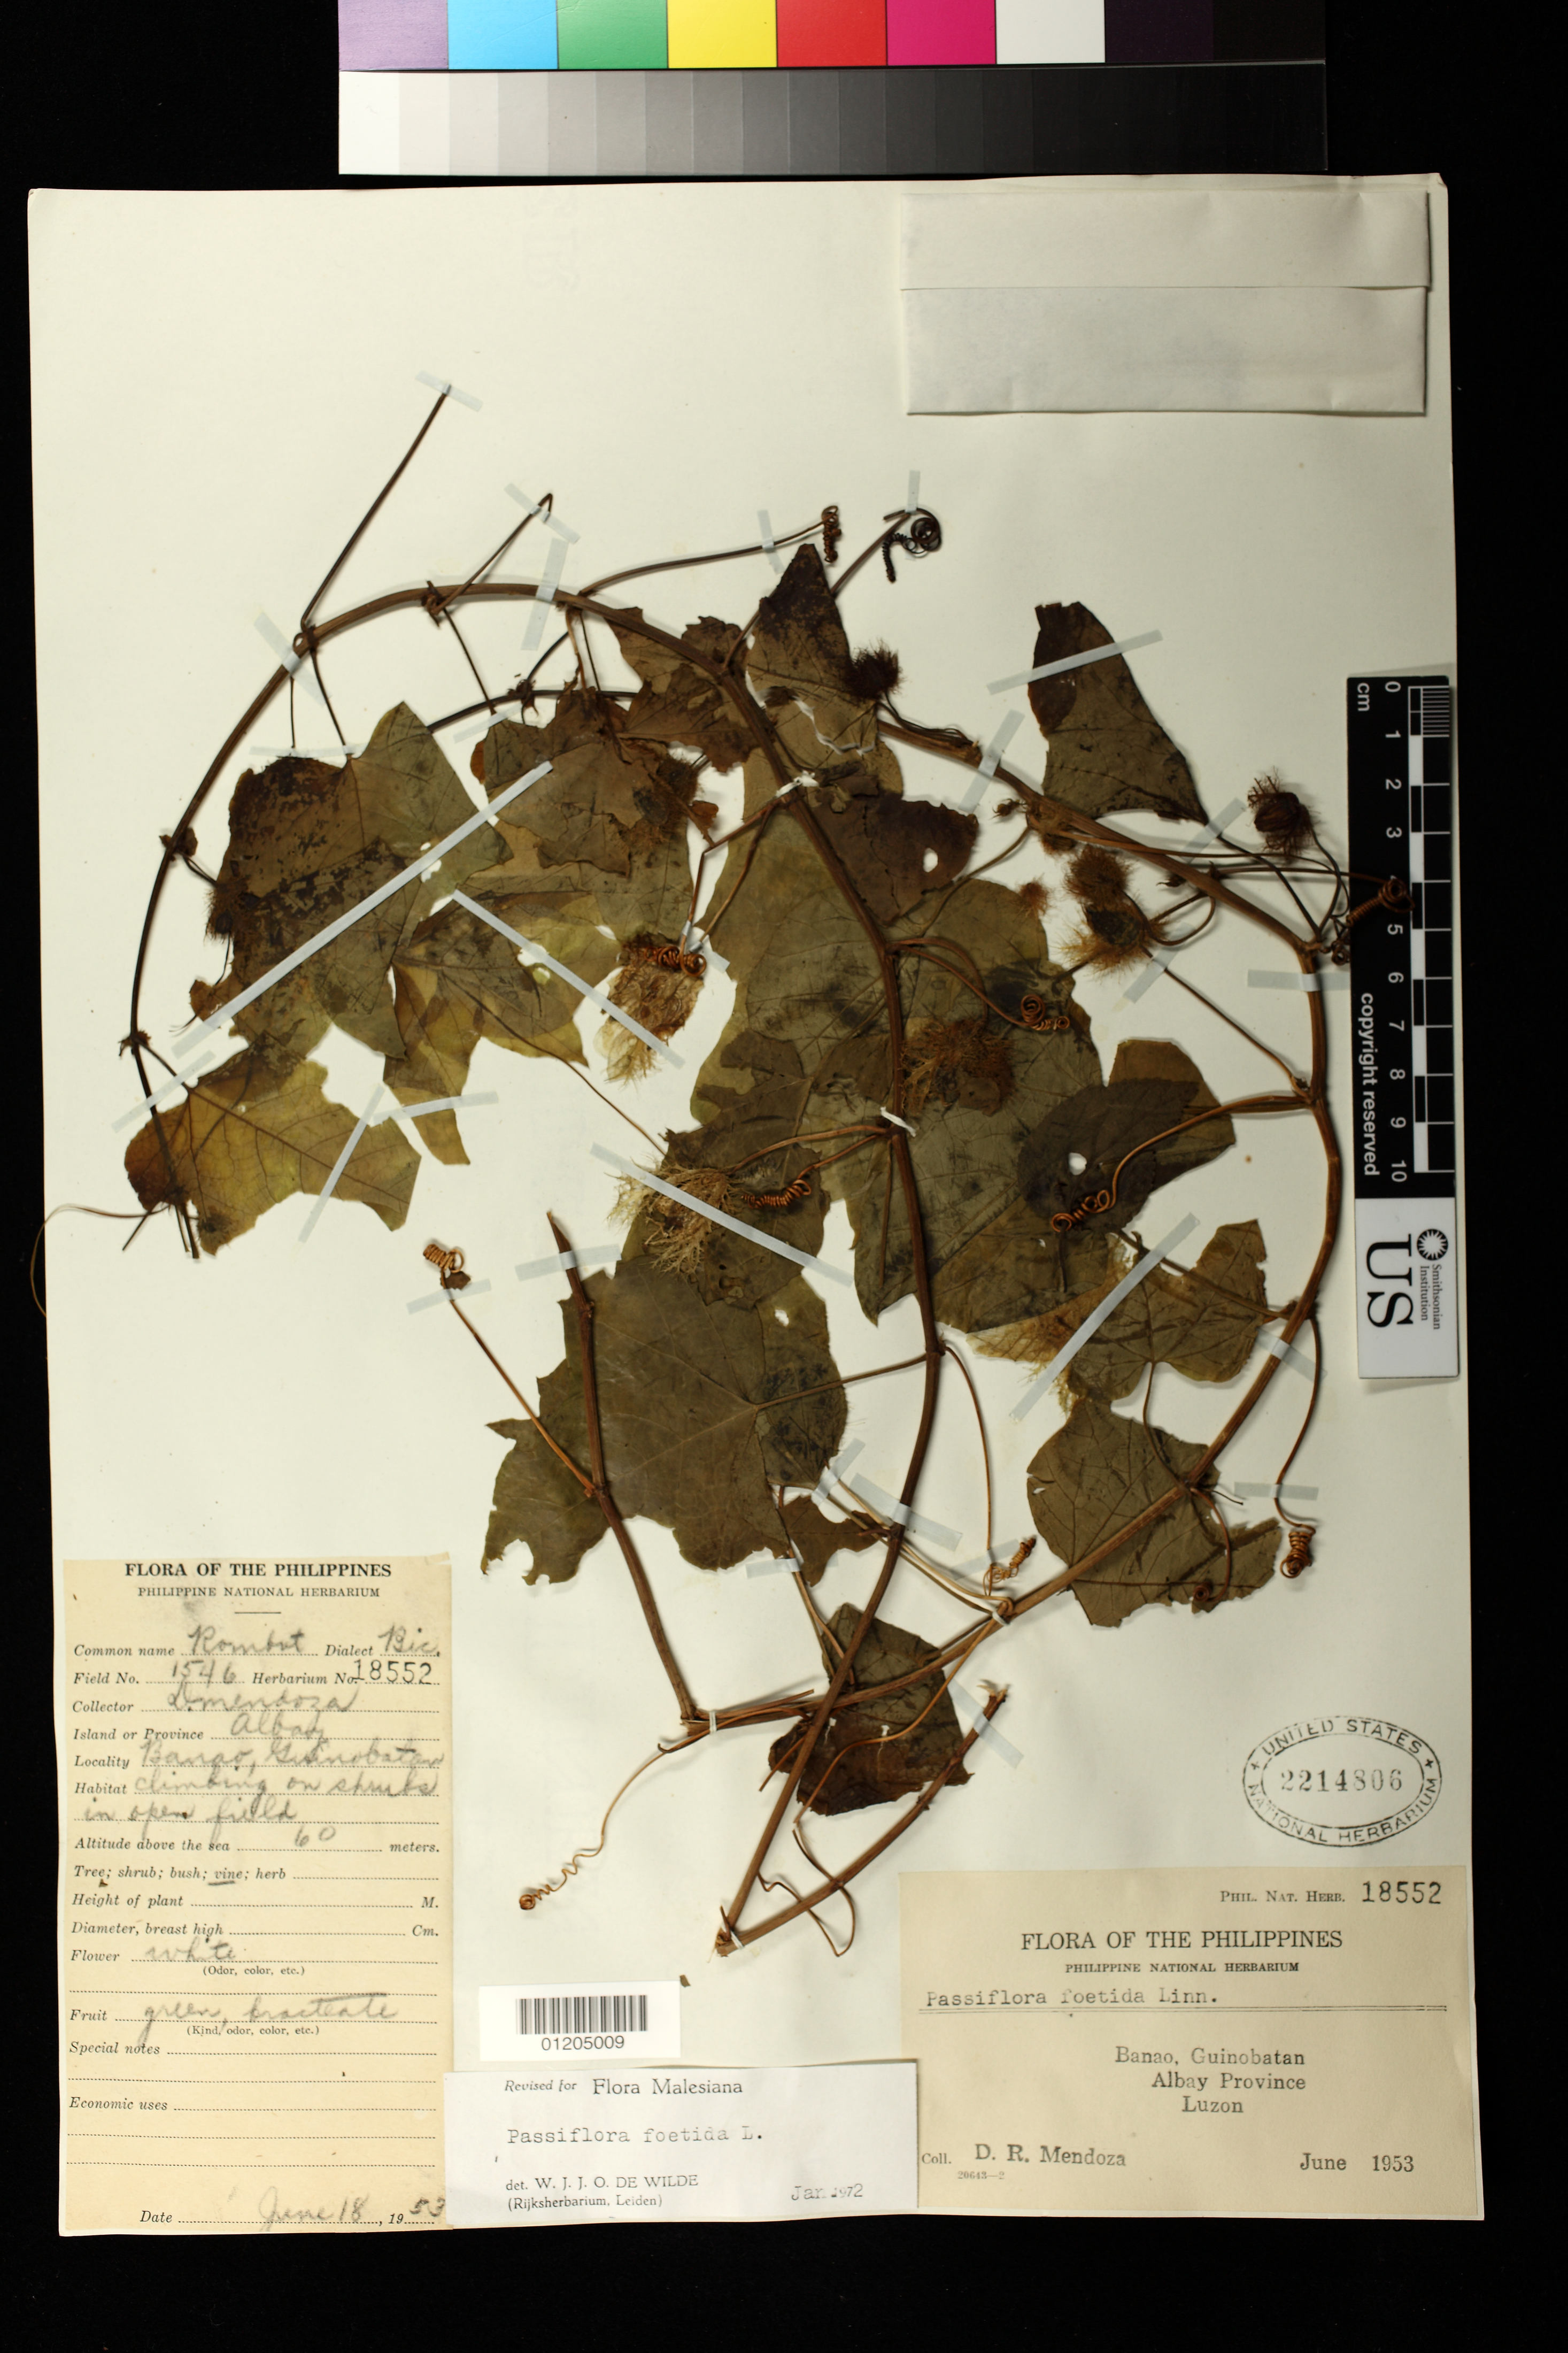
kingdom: Plantae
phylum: Tracheophyta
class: Magnoliopsida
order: Malpighiales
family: Passifloraceae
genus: Passiflora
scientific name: Passiflora foetida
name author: L.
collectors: D. Mendoza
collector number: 1546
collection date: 1953-06-18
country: Philippines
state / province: Bicol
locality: Banao, Guinobatan.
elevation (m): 60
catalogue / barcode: US 2214806